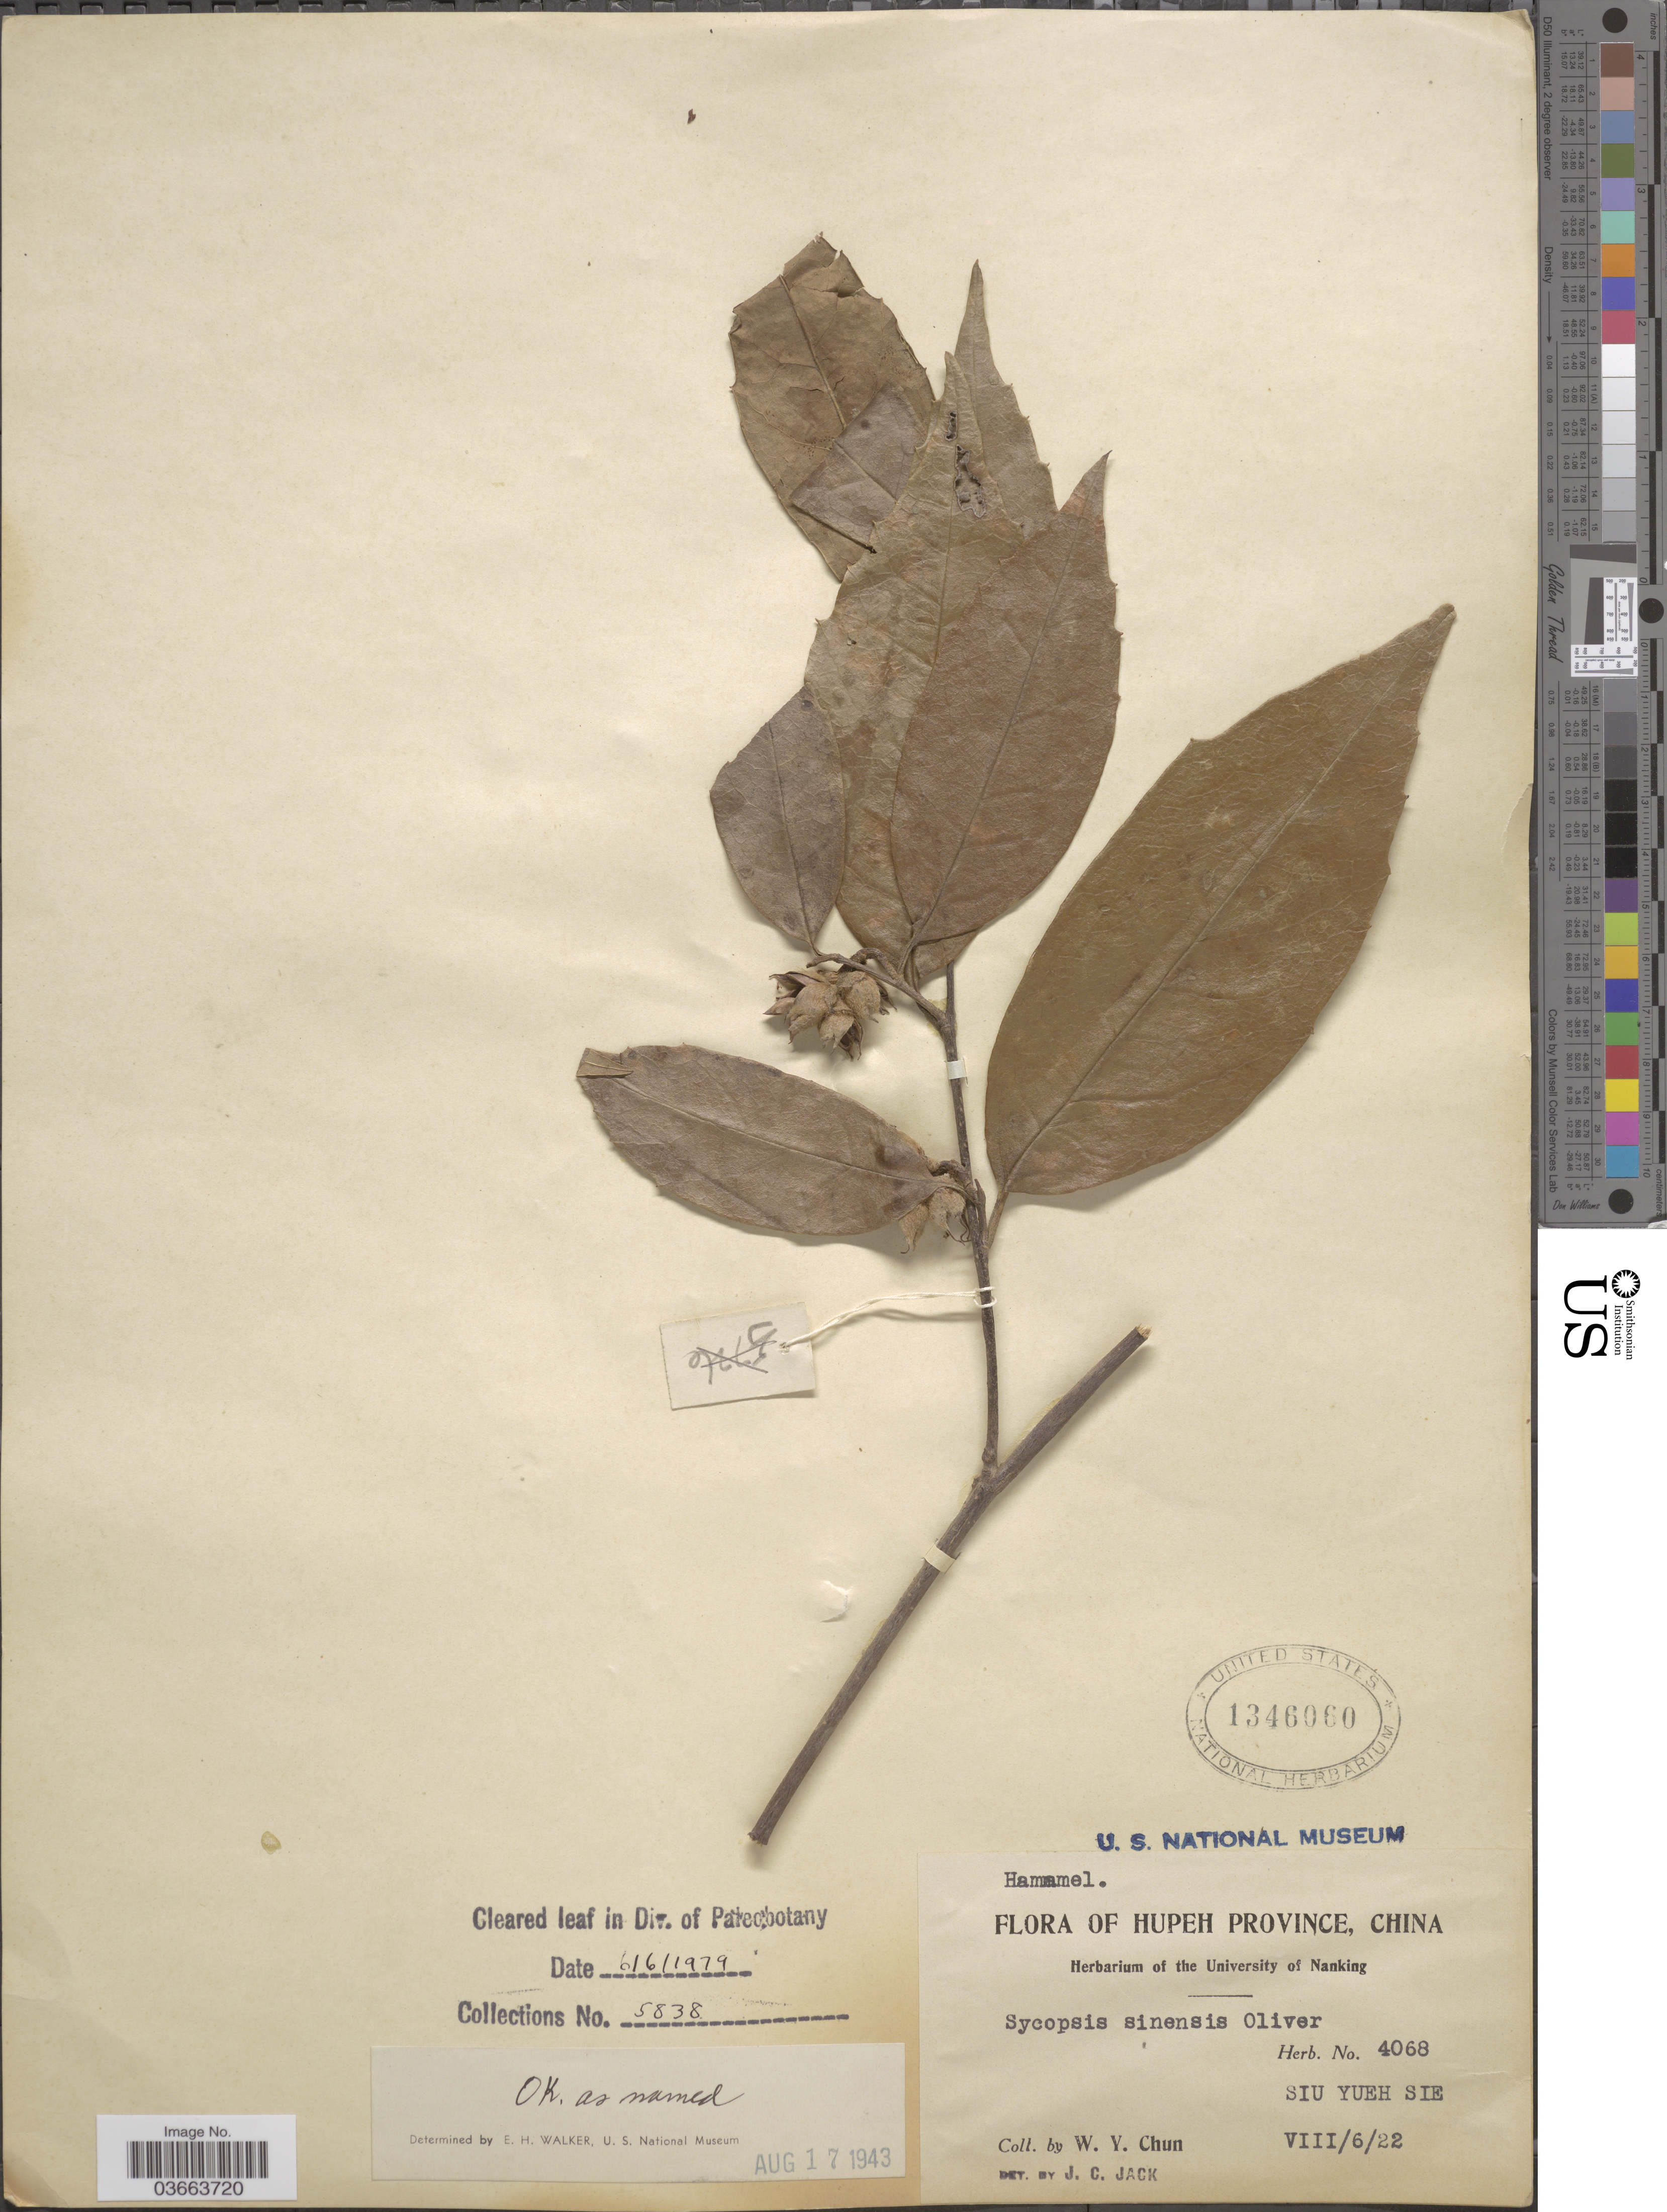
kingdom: Plantae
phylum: Tracheophyta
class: Magnoliopsida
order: Saxifragales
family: Hamamelidaceae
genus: Sycopsis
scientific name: Sycopsis sinensis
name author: Oliv.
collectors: W. Y. Chun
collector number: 4068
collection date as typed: Transcribed d/m/y: 6/8/22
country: China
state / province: Hubei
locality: Hupeh Province. Siu Yueh Sie.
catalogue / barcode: US 1346060